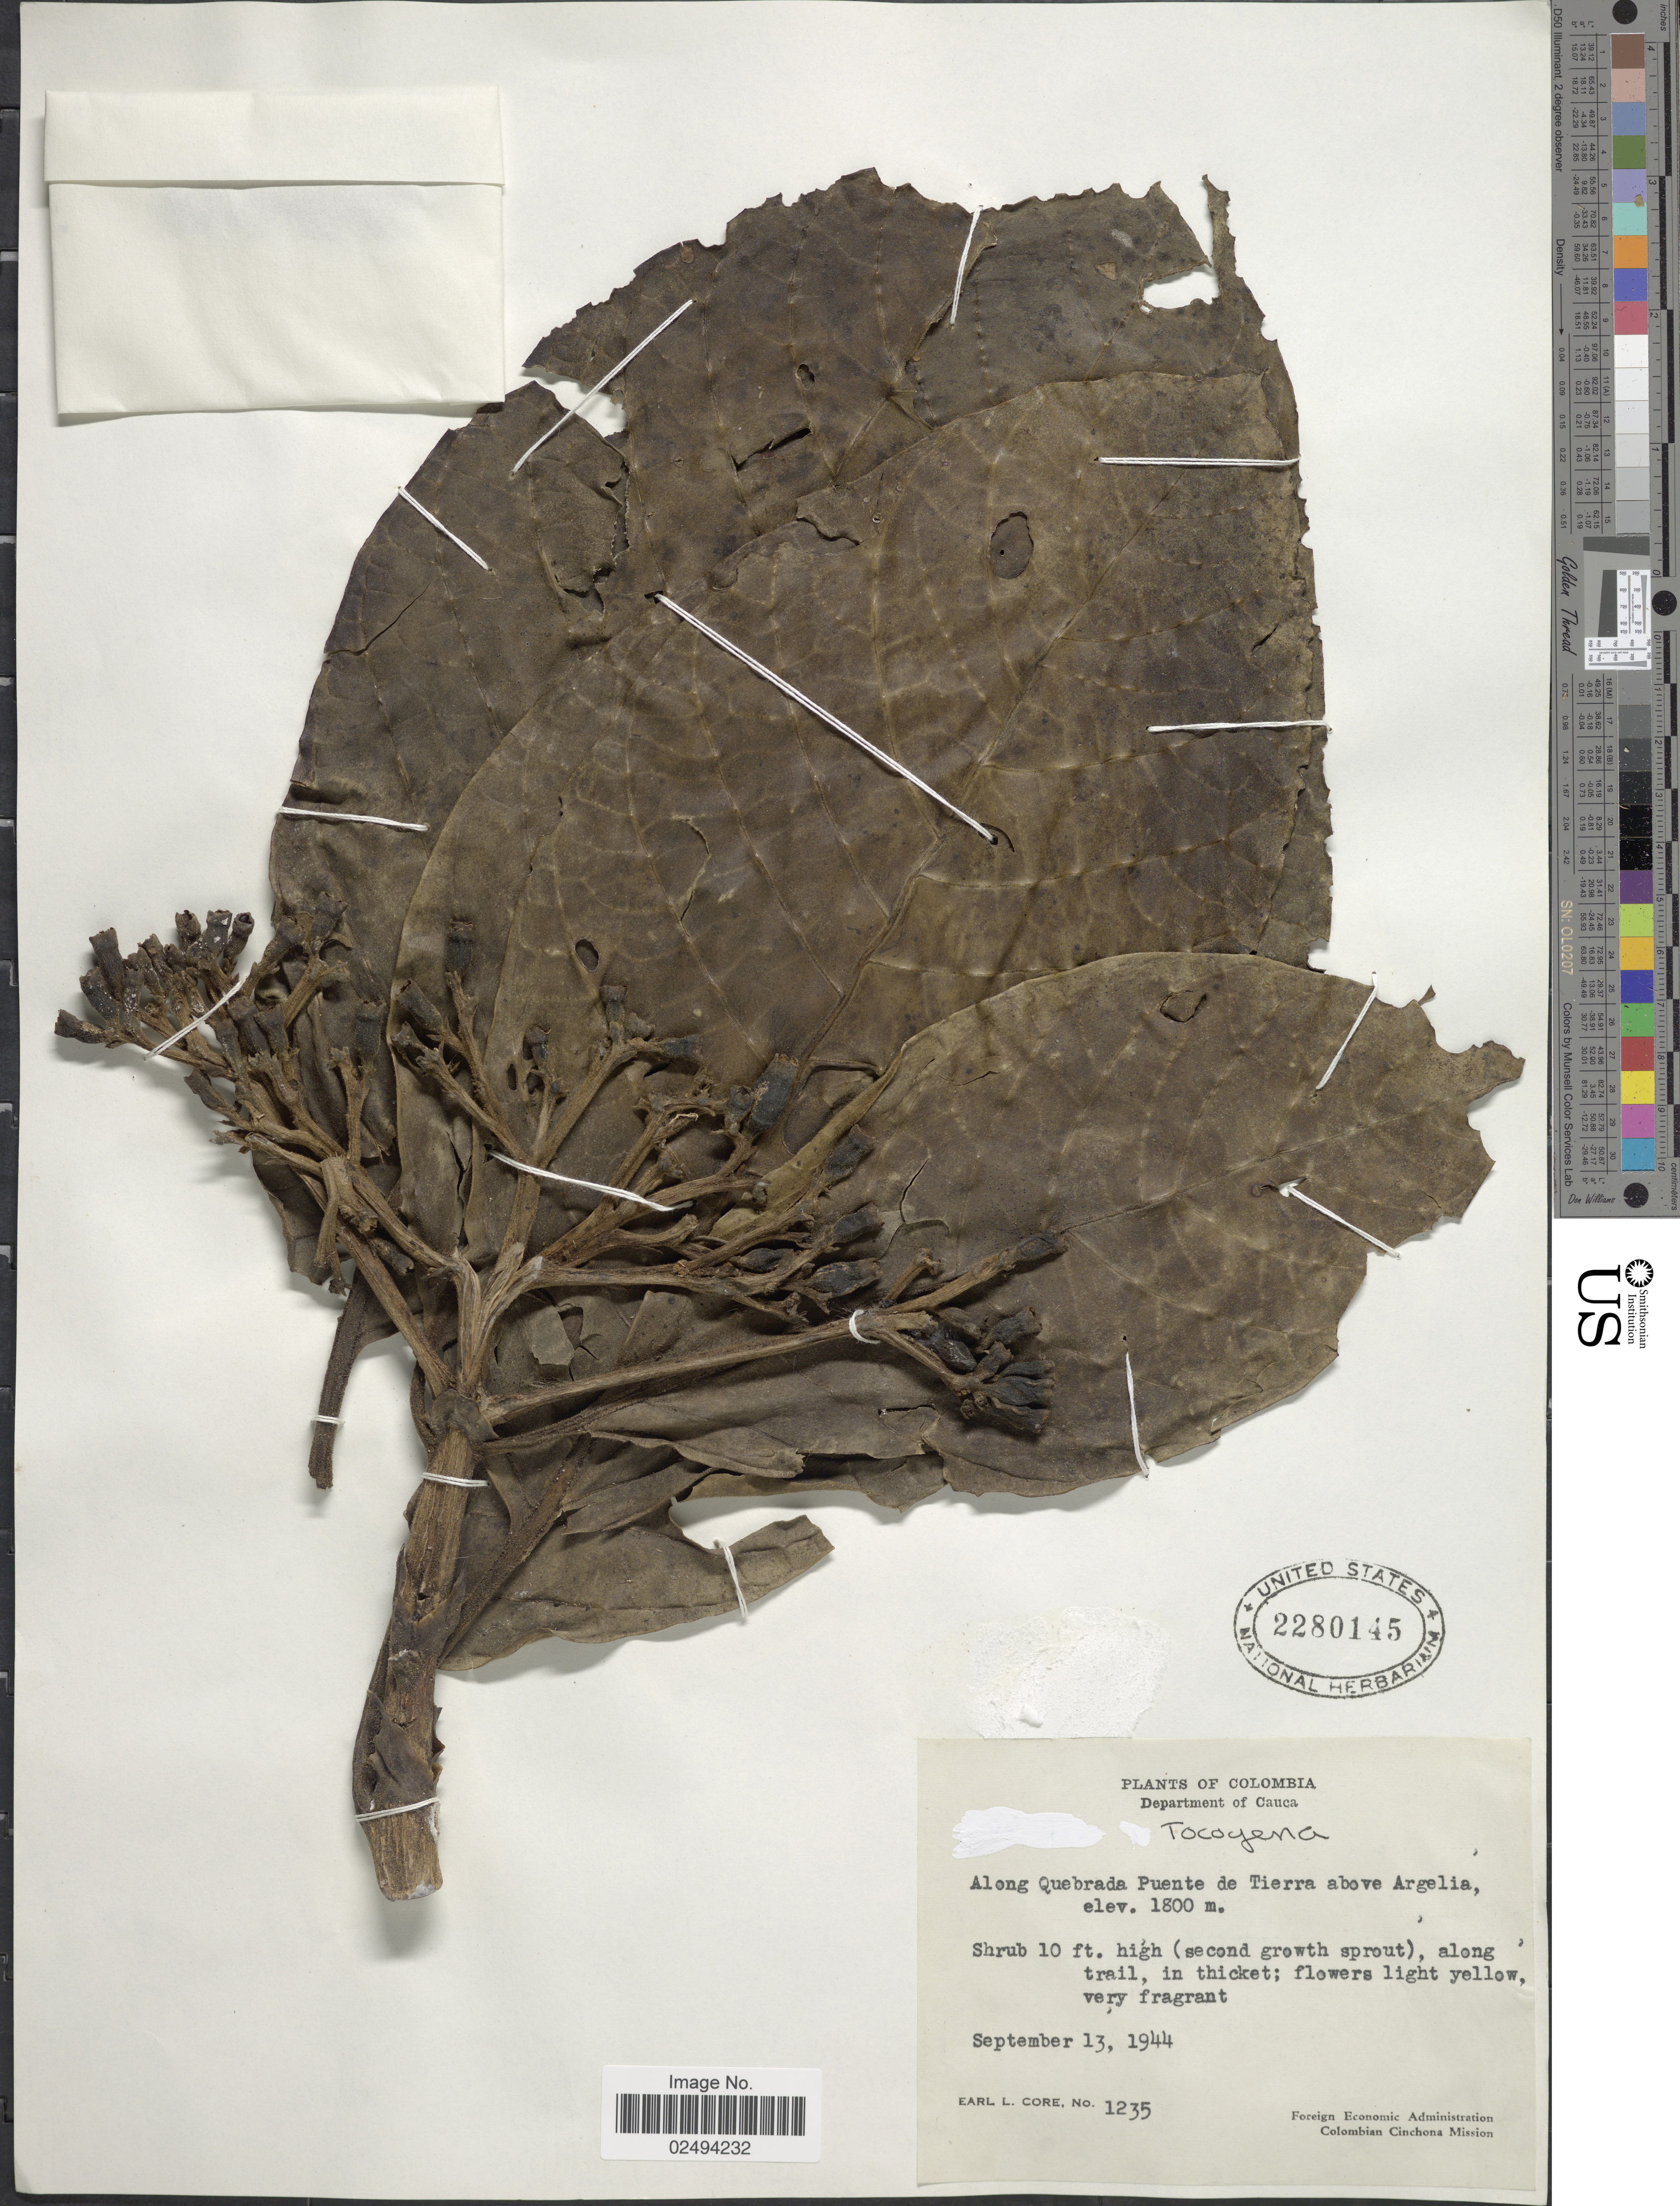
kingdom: Plantae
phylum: Tracheophyta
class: Magnoliopsida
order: Gentianales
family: Rubiaceae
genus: Tocoyena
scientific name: Tocoyena sp.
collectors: E. L. Core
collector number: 1235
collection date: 1944-09-13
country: Colombia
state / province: Cauca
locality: Department of Cauca, Along Quebrada Puente de Tierra above Argelia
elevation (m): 1800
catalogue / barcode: US 2280145